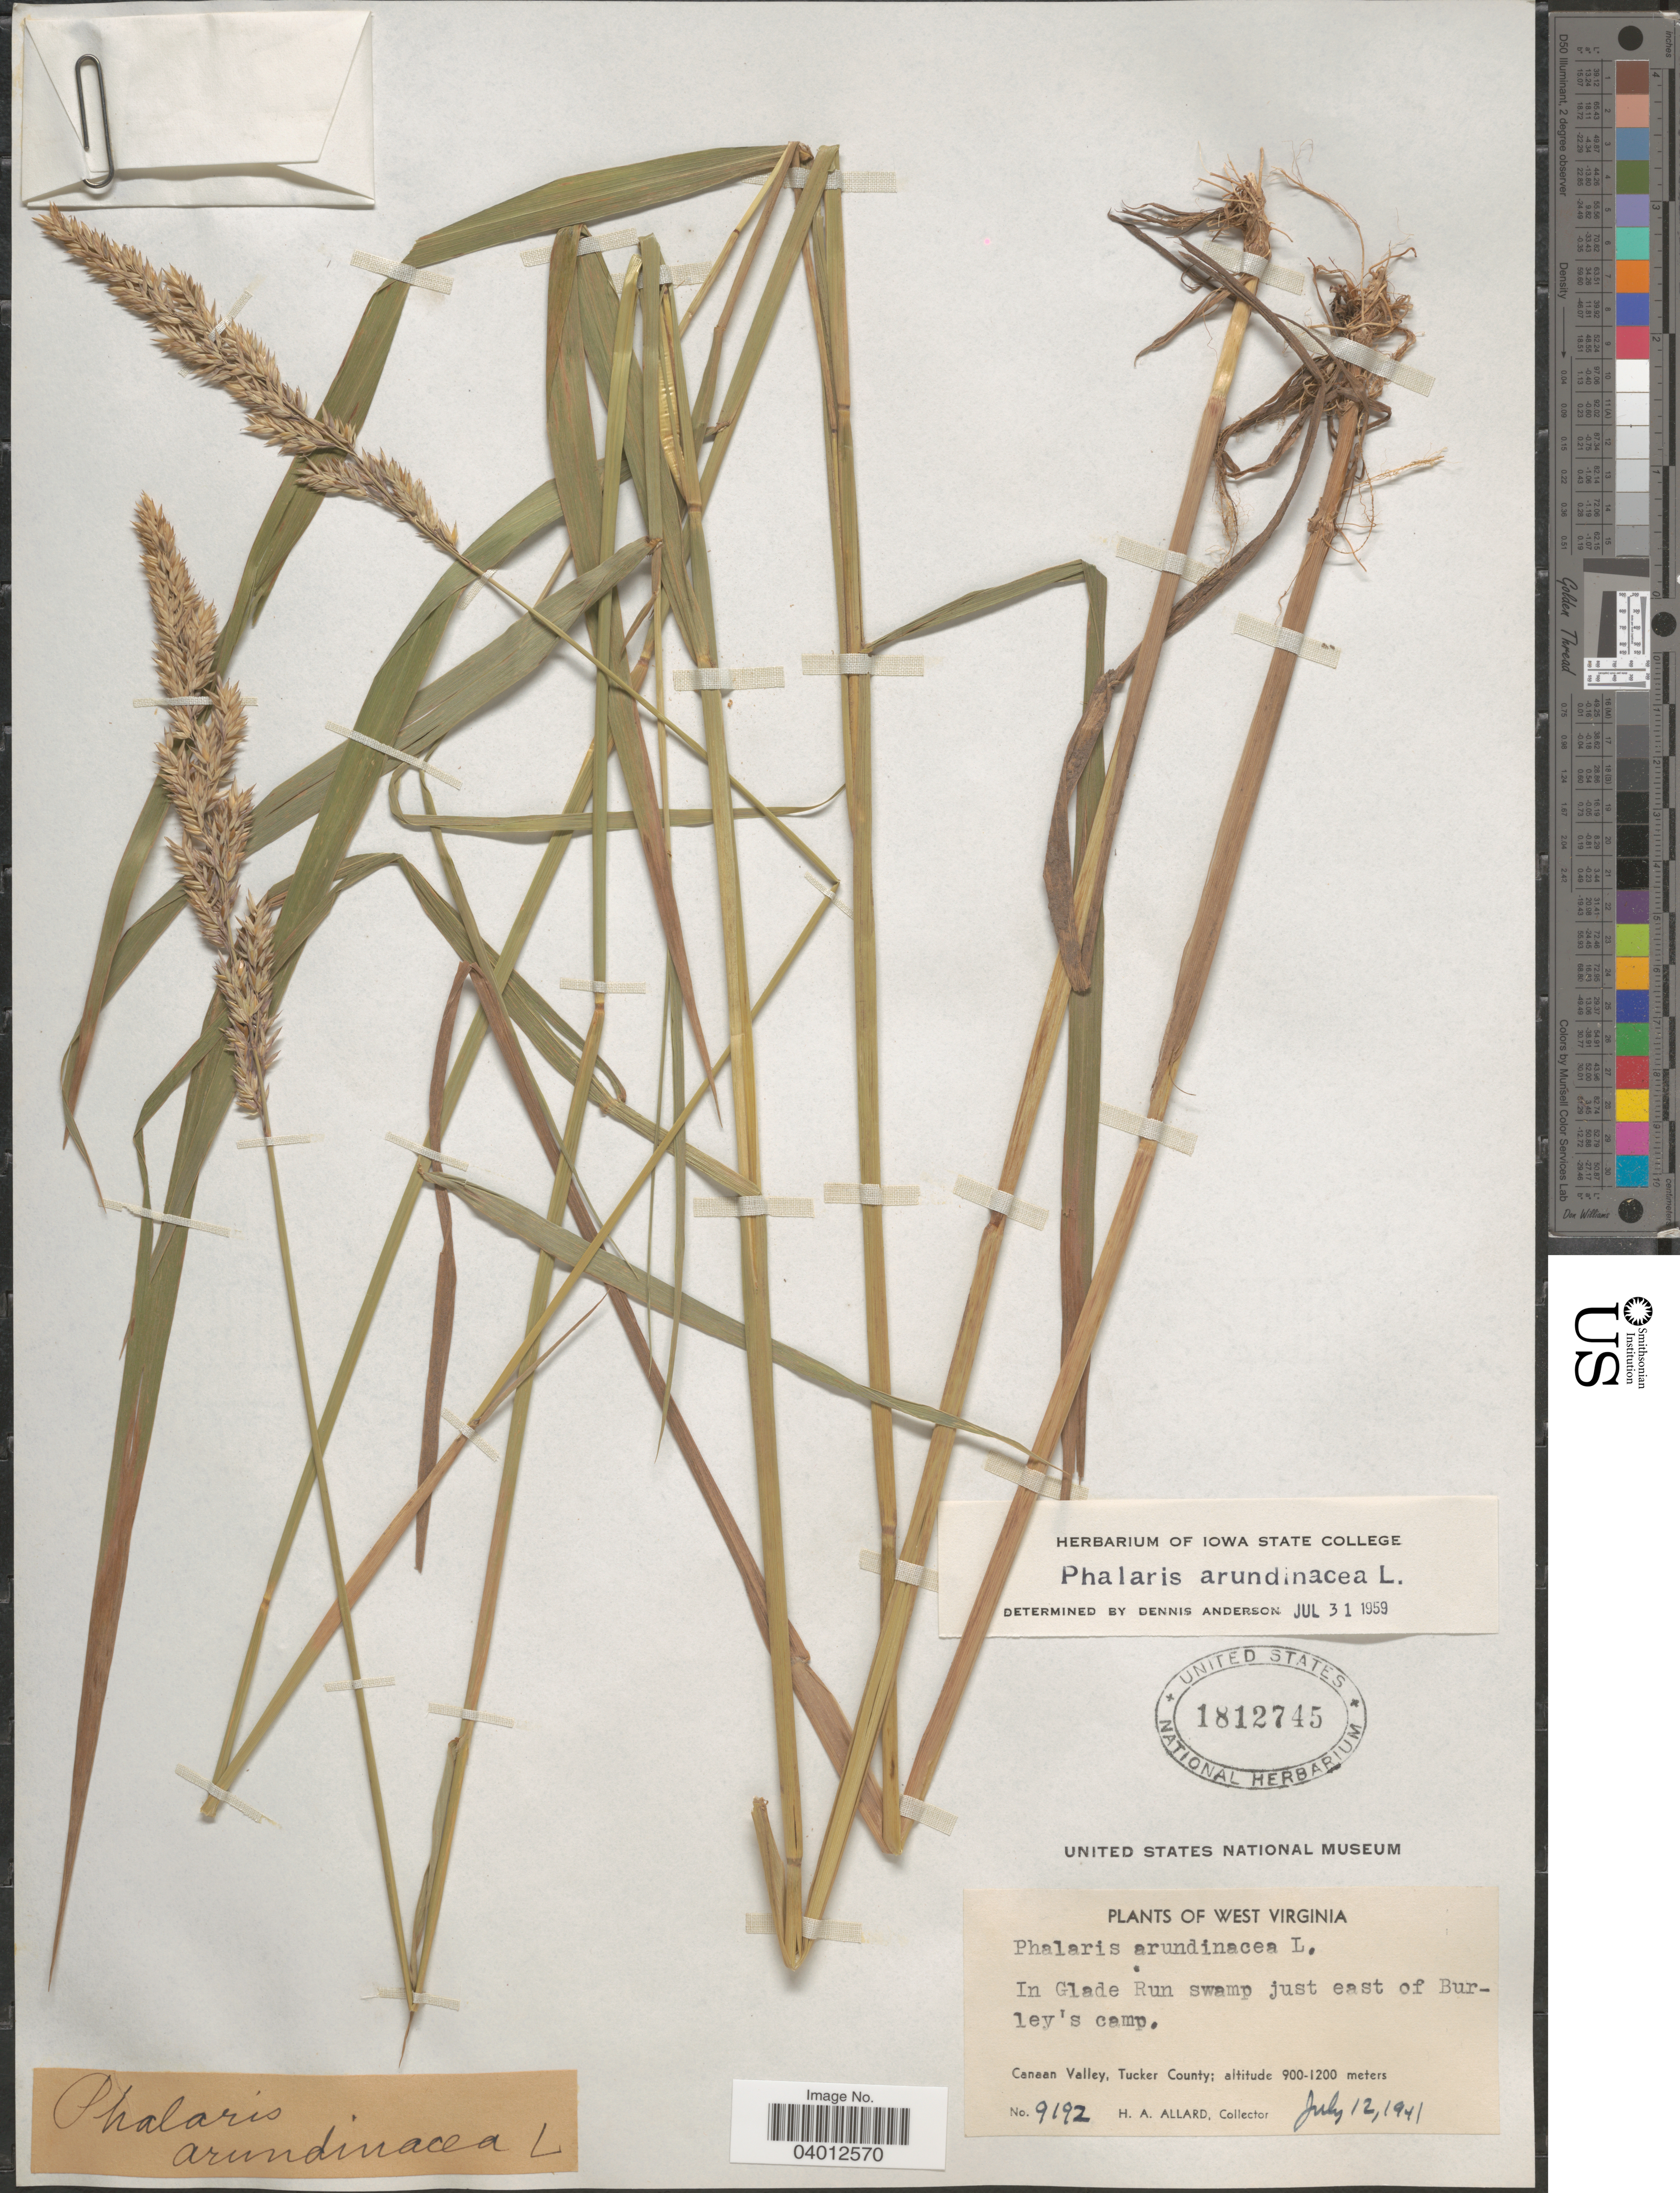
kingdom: Plantae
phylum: Tracheophyta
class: Liliopsida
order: Poales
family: Poaceae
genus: Phalaris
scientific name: Phalaris arundinacea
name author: L.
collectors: H. A. Allard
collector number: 9192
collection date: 1941-07-12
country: United States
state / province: West Virginia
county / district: Tucker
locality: In Glade Run swamp just east of Burley's camp. Canaan Valley, Tucker County.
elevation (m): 900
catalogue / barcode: US 1812745